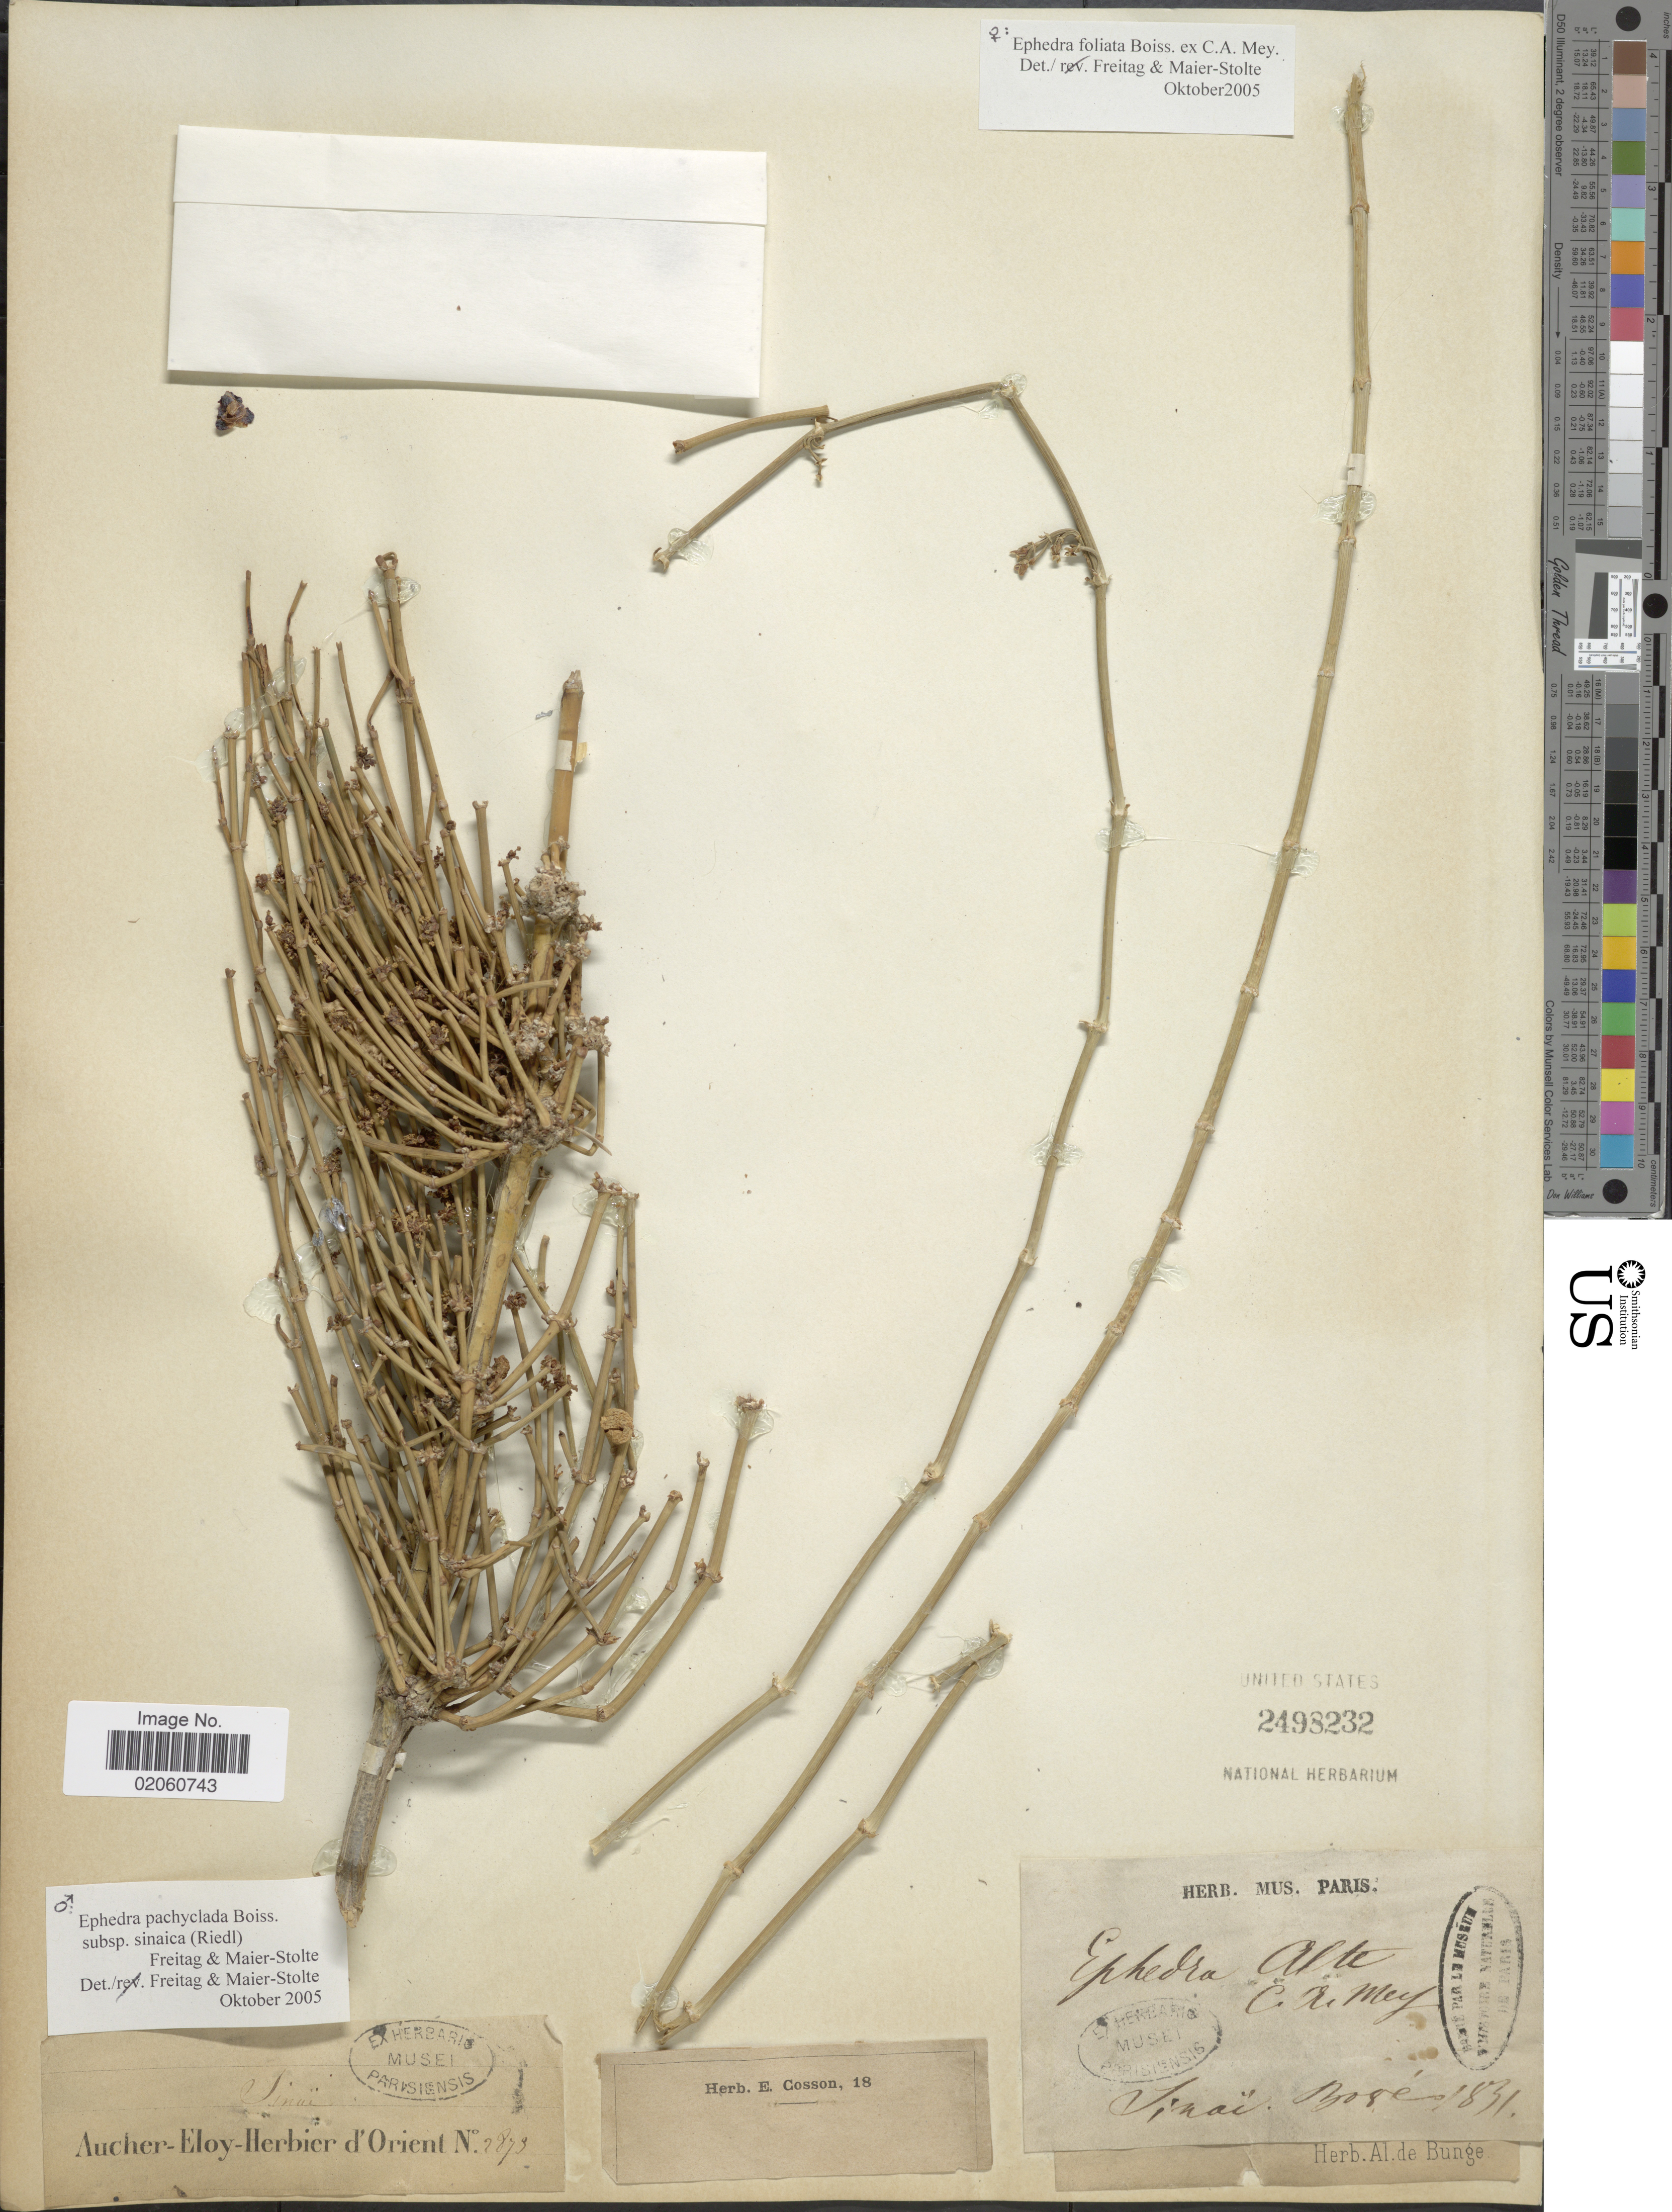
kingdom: Plantae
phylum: Tracheophyta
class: Gnetopsida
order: Ephedrales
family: Ephedraceae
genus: Ephedra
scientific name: Ephedra pachyclada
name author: Boiss.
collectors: ex herb. Bunge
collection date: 1831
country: Egypt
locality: Sinai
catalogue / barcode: US 2498232